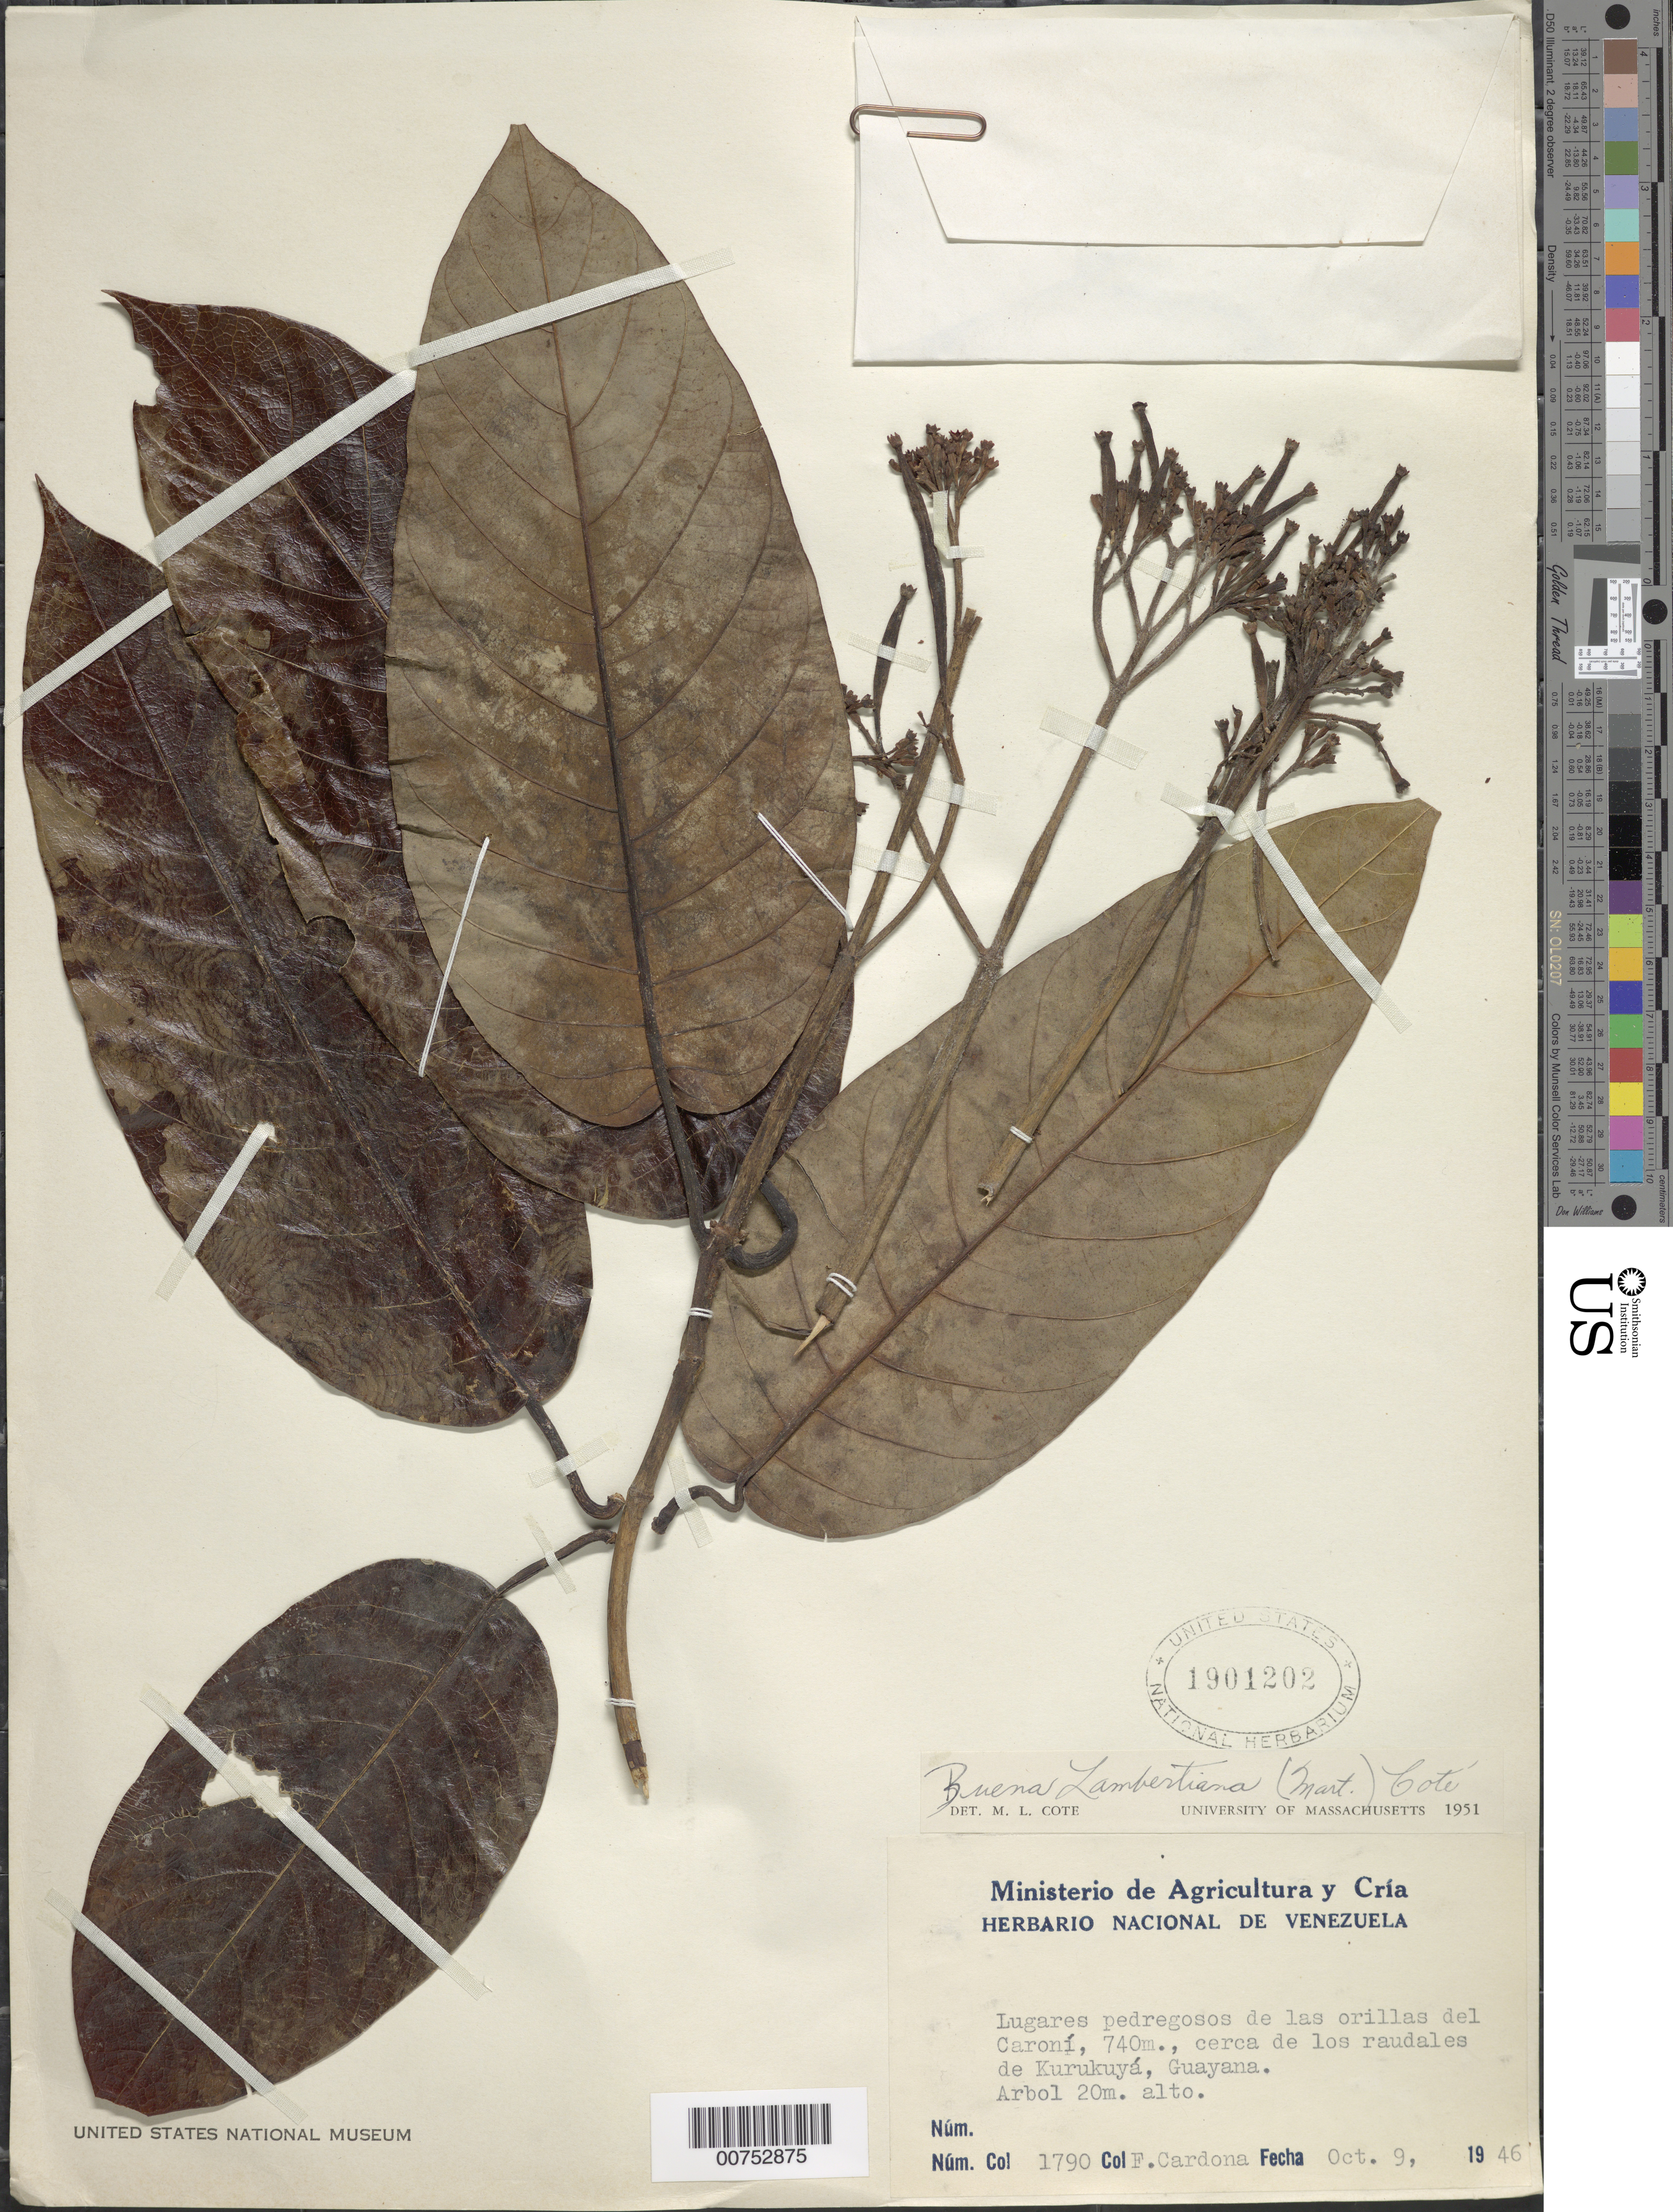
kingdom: Plantae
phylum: Tracheophyta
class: Magnoliopsida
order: Gentianales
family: Rubiaceae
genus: Ladenbergia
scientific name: Ladenbergia lambertiana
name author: (A. Braun ex Mart.) Klotzsch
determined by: Cote, M. L.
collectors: F. Cardona Puig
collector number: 1790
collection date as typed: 9-Oct-46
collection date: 1946-10-09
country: Venezuela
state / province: Bolívar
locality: Río Caroní, Raudal Kurukuyá (Guayana)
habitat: Lugares penascosos de las orillas del rio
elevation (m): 740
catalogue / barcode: US 1901202